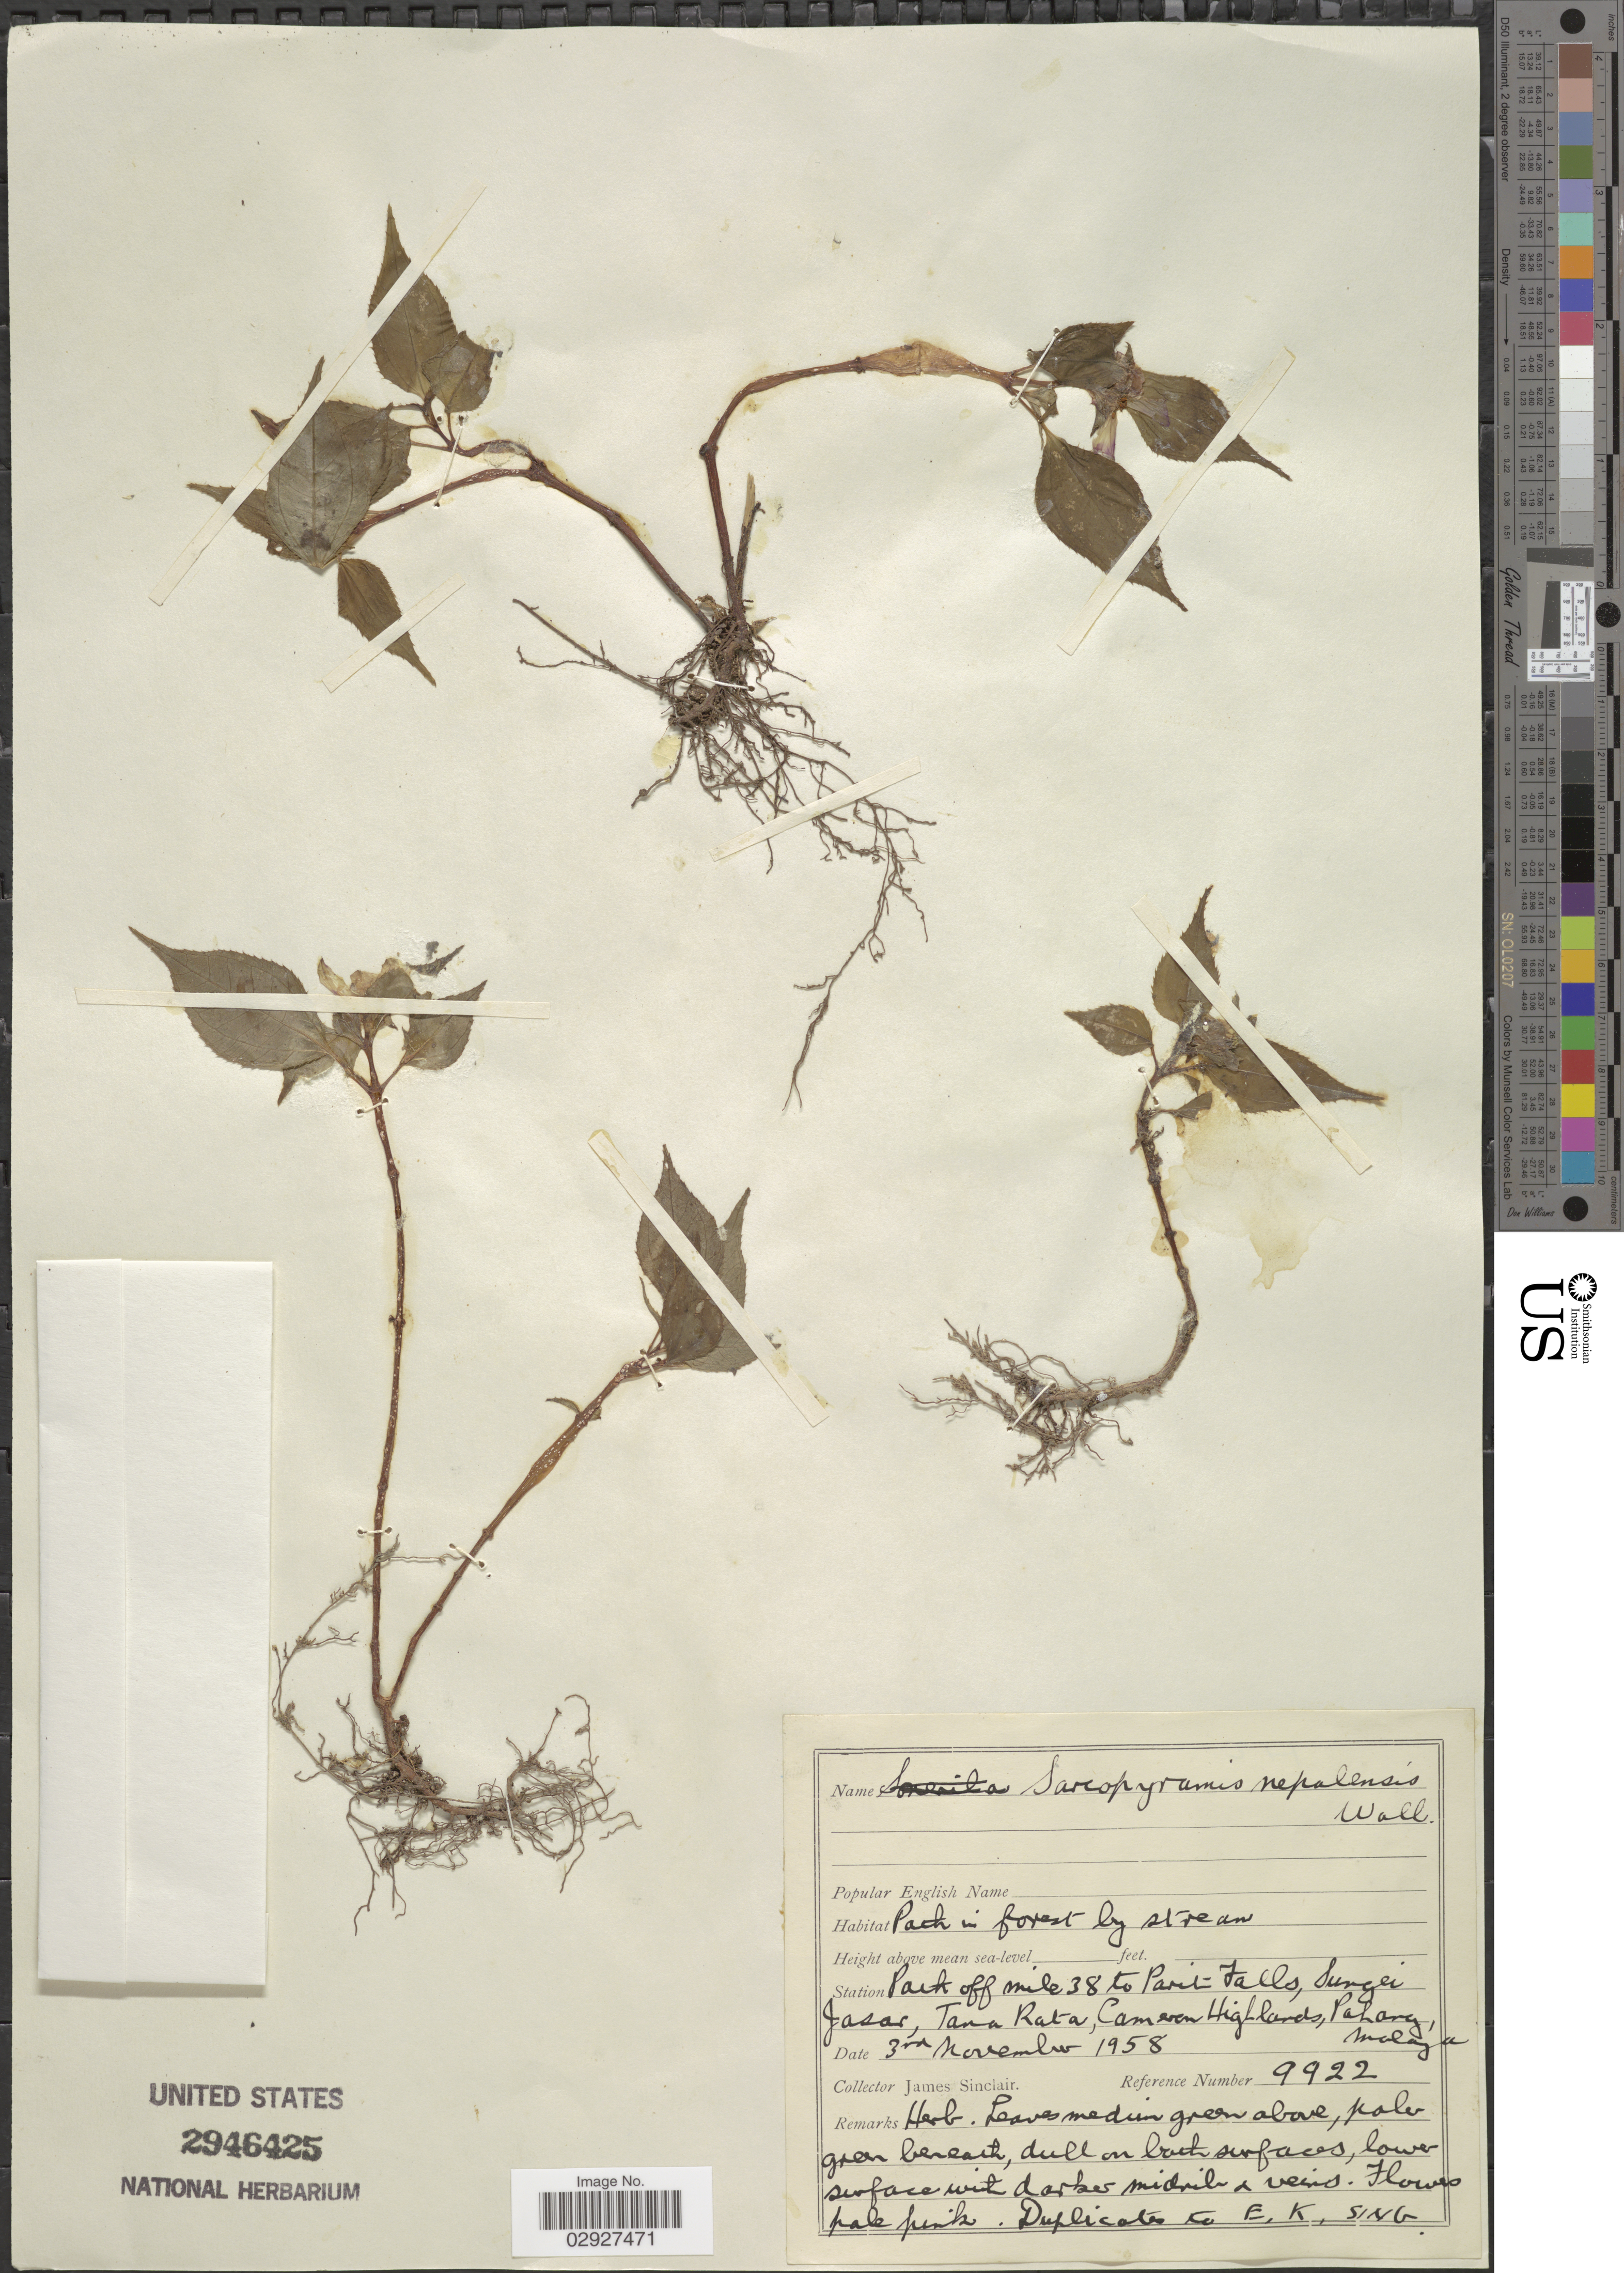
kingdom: Plantae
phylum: Tracheophyta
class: Magnoliopsida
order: Myrtales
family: Melastomataceae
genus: Sarcopyramis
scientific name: Sarcopyramis napalensis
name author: Wall.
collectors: J. Sinclair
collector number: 9922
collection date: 1958-11-03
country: Malaysia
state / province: Pahang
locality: Path off mile 38 to Parit Falls, Sungei Jasar, Tana Rata, Cameron Highlands. Malaya.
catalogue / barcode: US 2946425